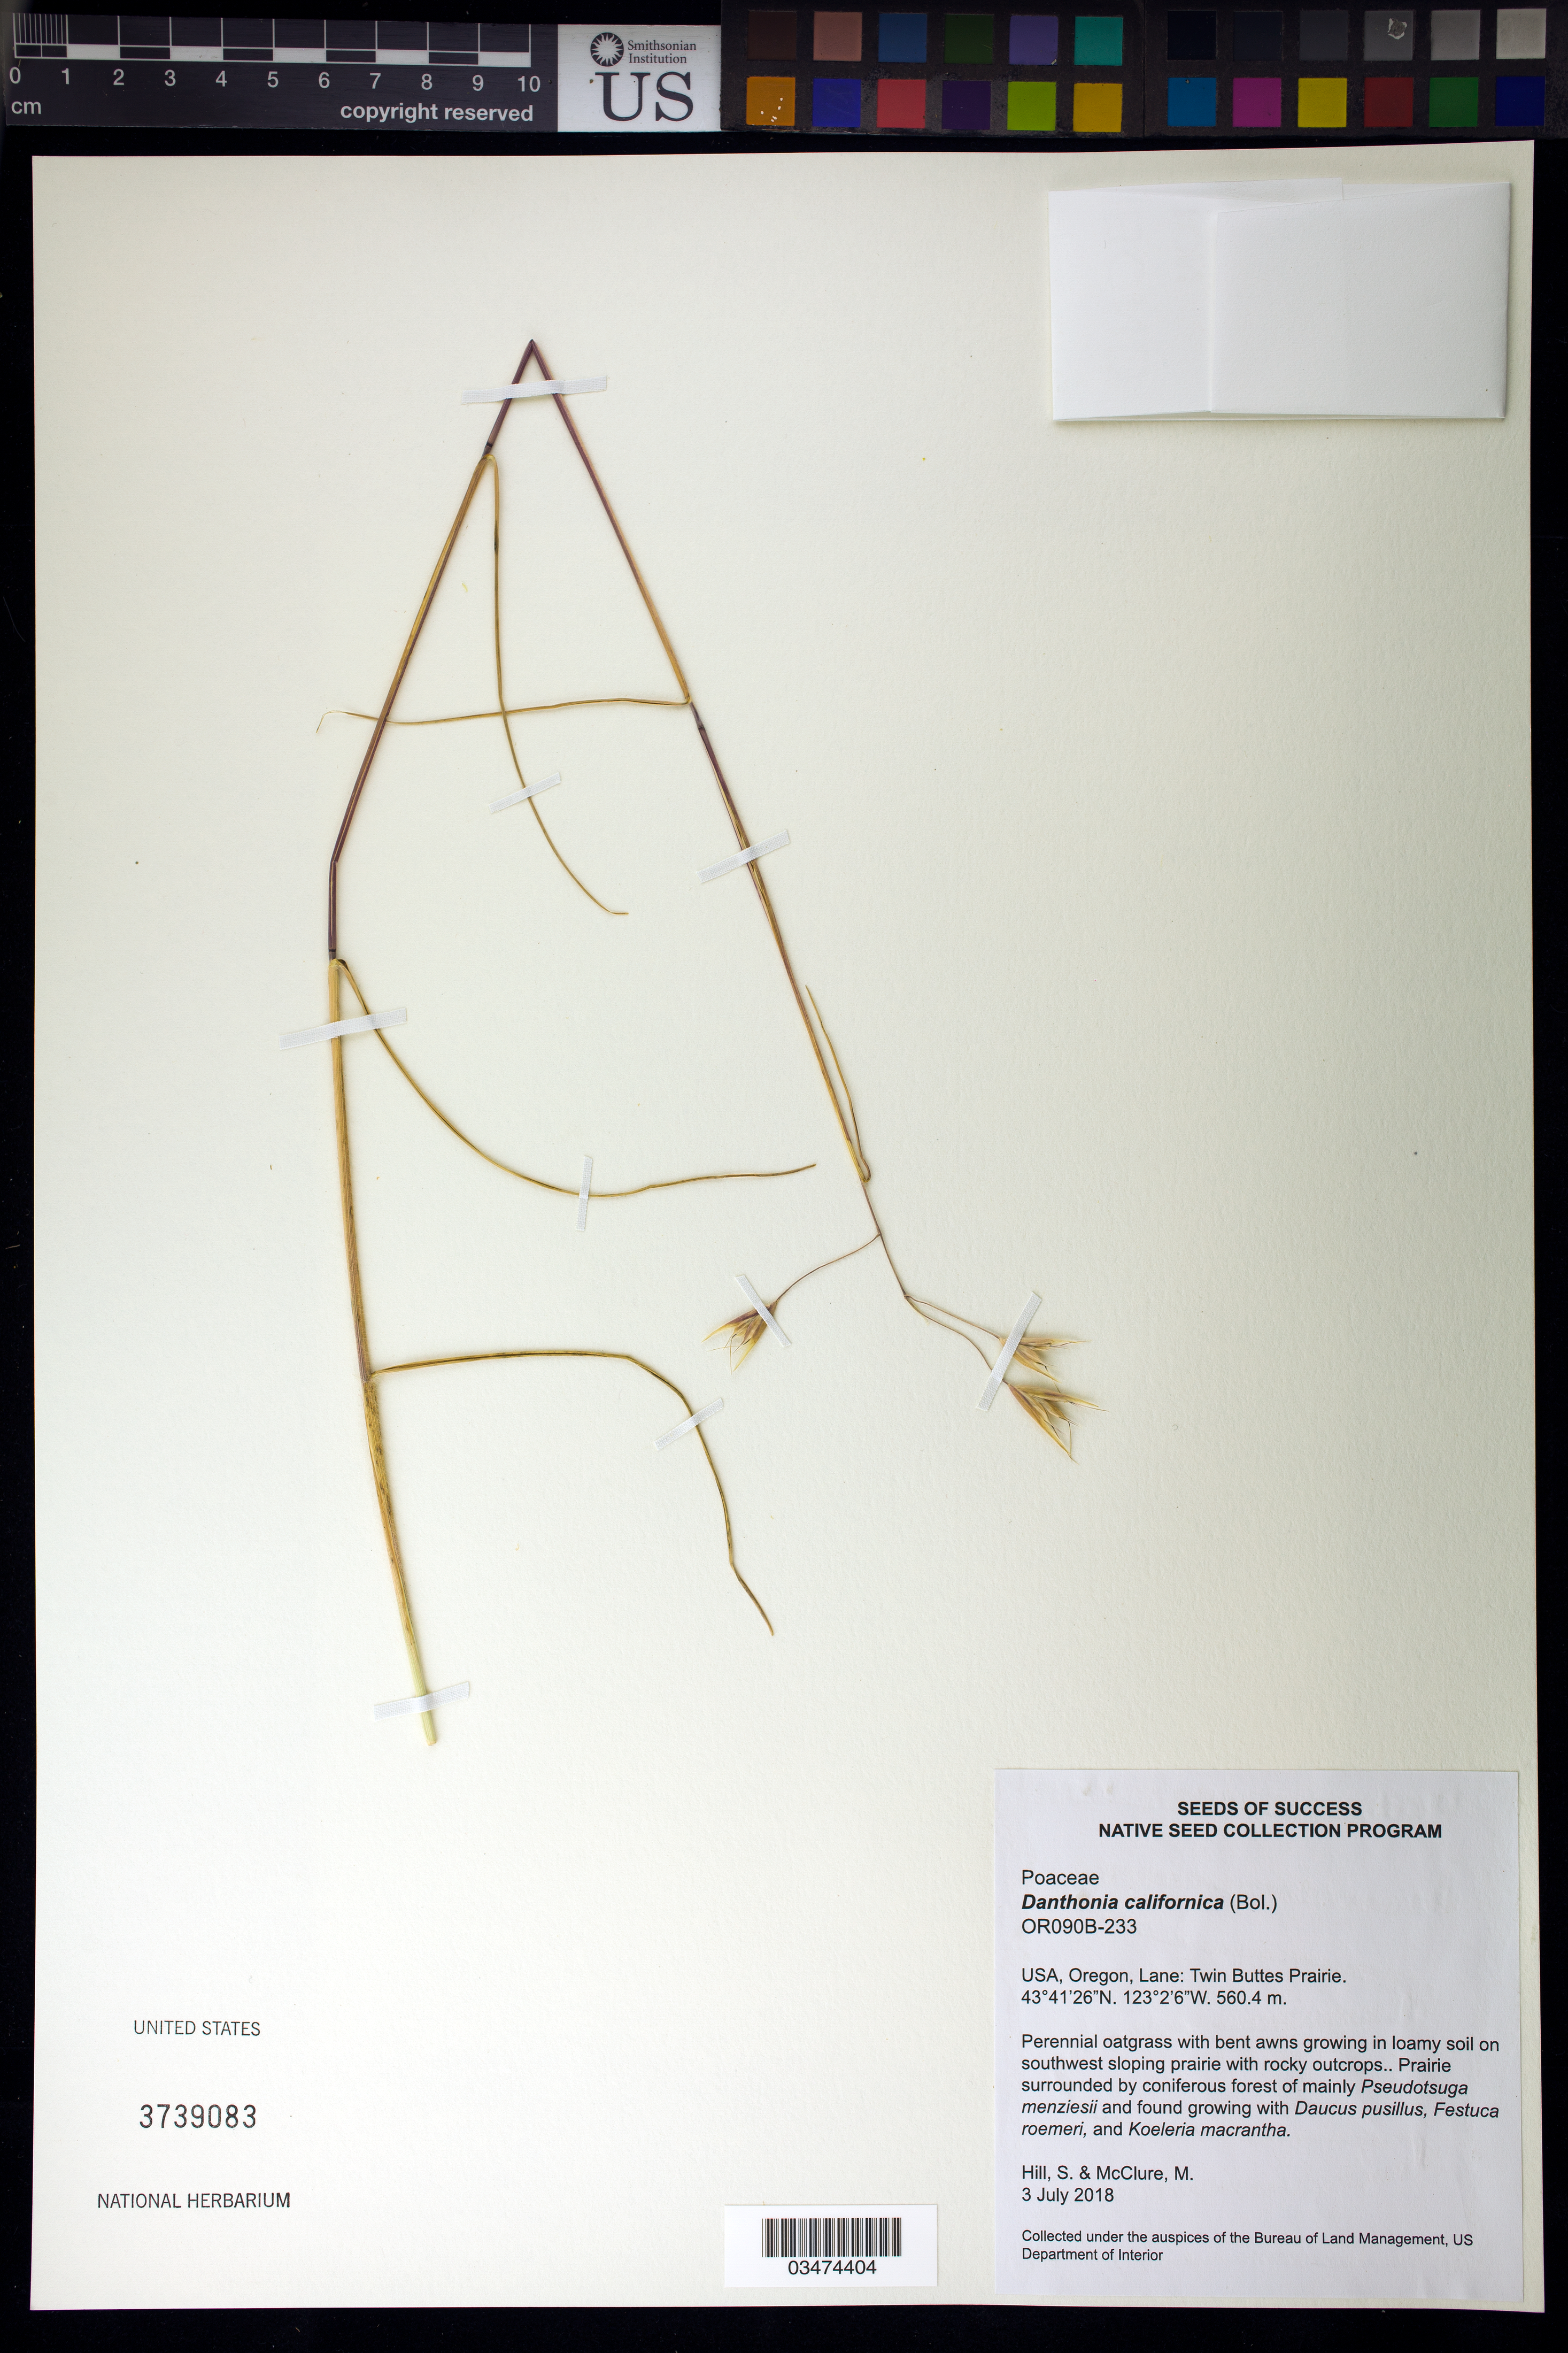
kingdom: Plantae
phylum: Tracheophyta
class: Liliopsida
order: Poales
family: Poaceae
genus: Danthonia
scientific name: Danthonia californica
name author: Bol.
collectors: S. Hill & M. McClure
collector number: OR090B-233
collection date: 2018-07-03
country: United States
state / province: Oregon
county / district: Lane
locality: BLM area, Twin Buttes Prairie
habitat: Naturally occurring mid-elevation meadow surrounded by coniferous forest, primarily Douglas fir (Pseudotsuga menziesii). Steeply sloped terrain, no public access. Land use north of the site has been clear cut.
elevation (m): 560.4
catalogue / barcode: US 3739083